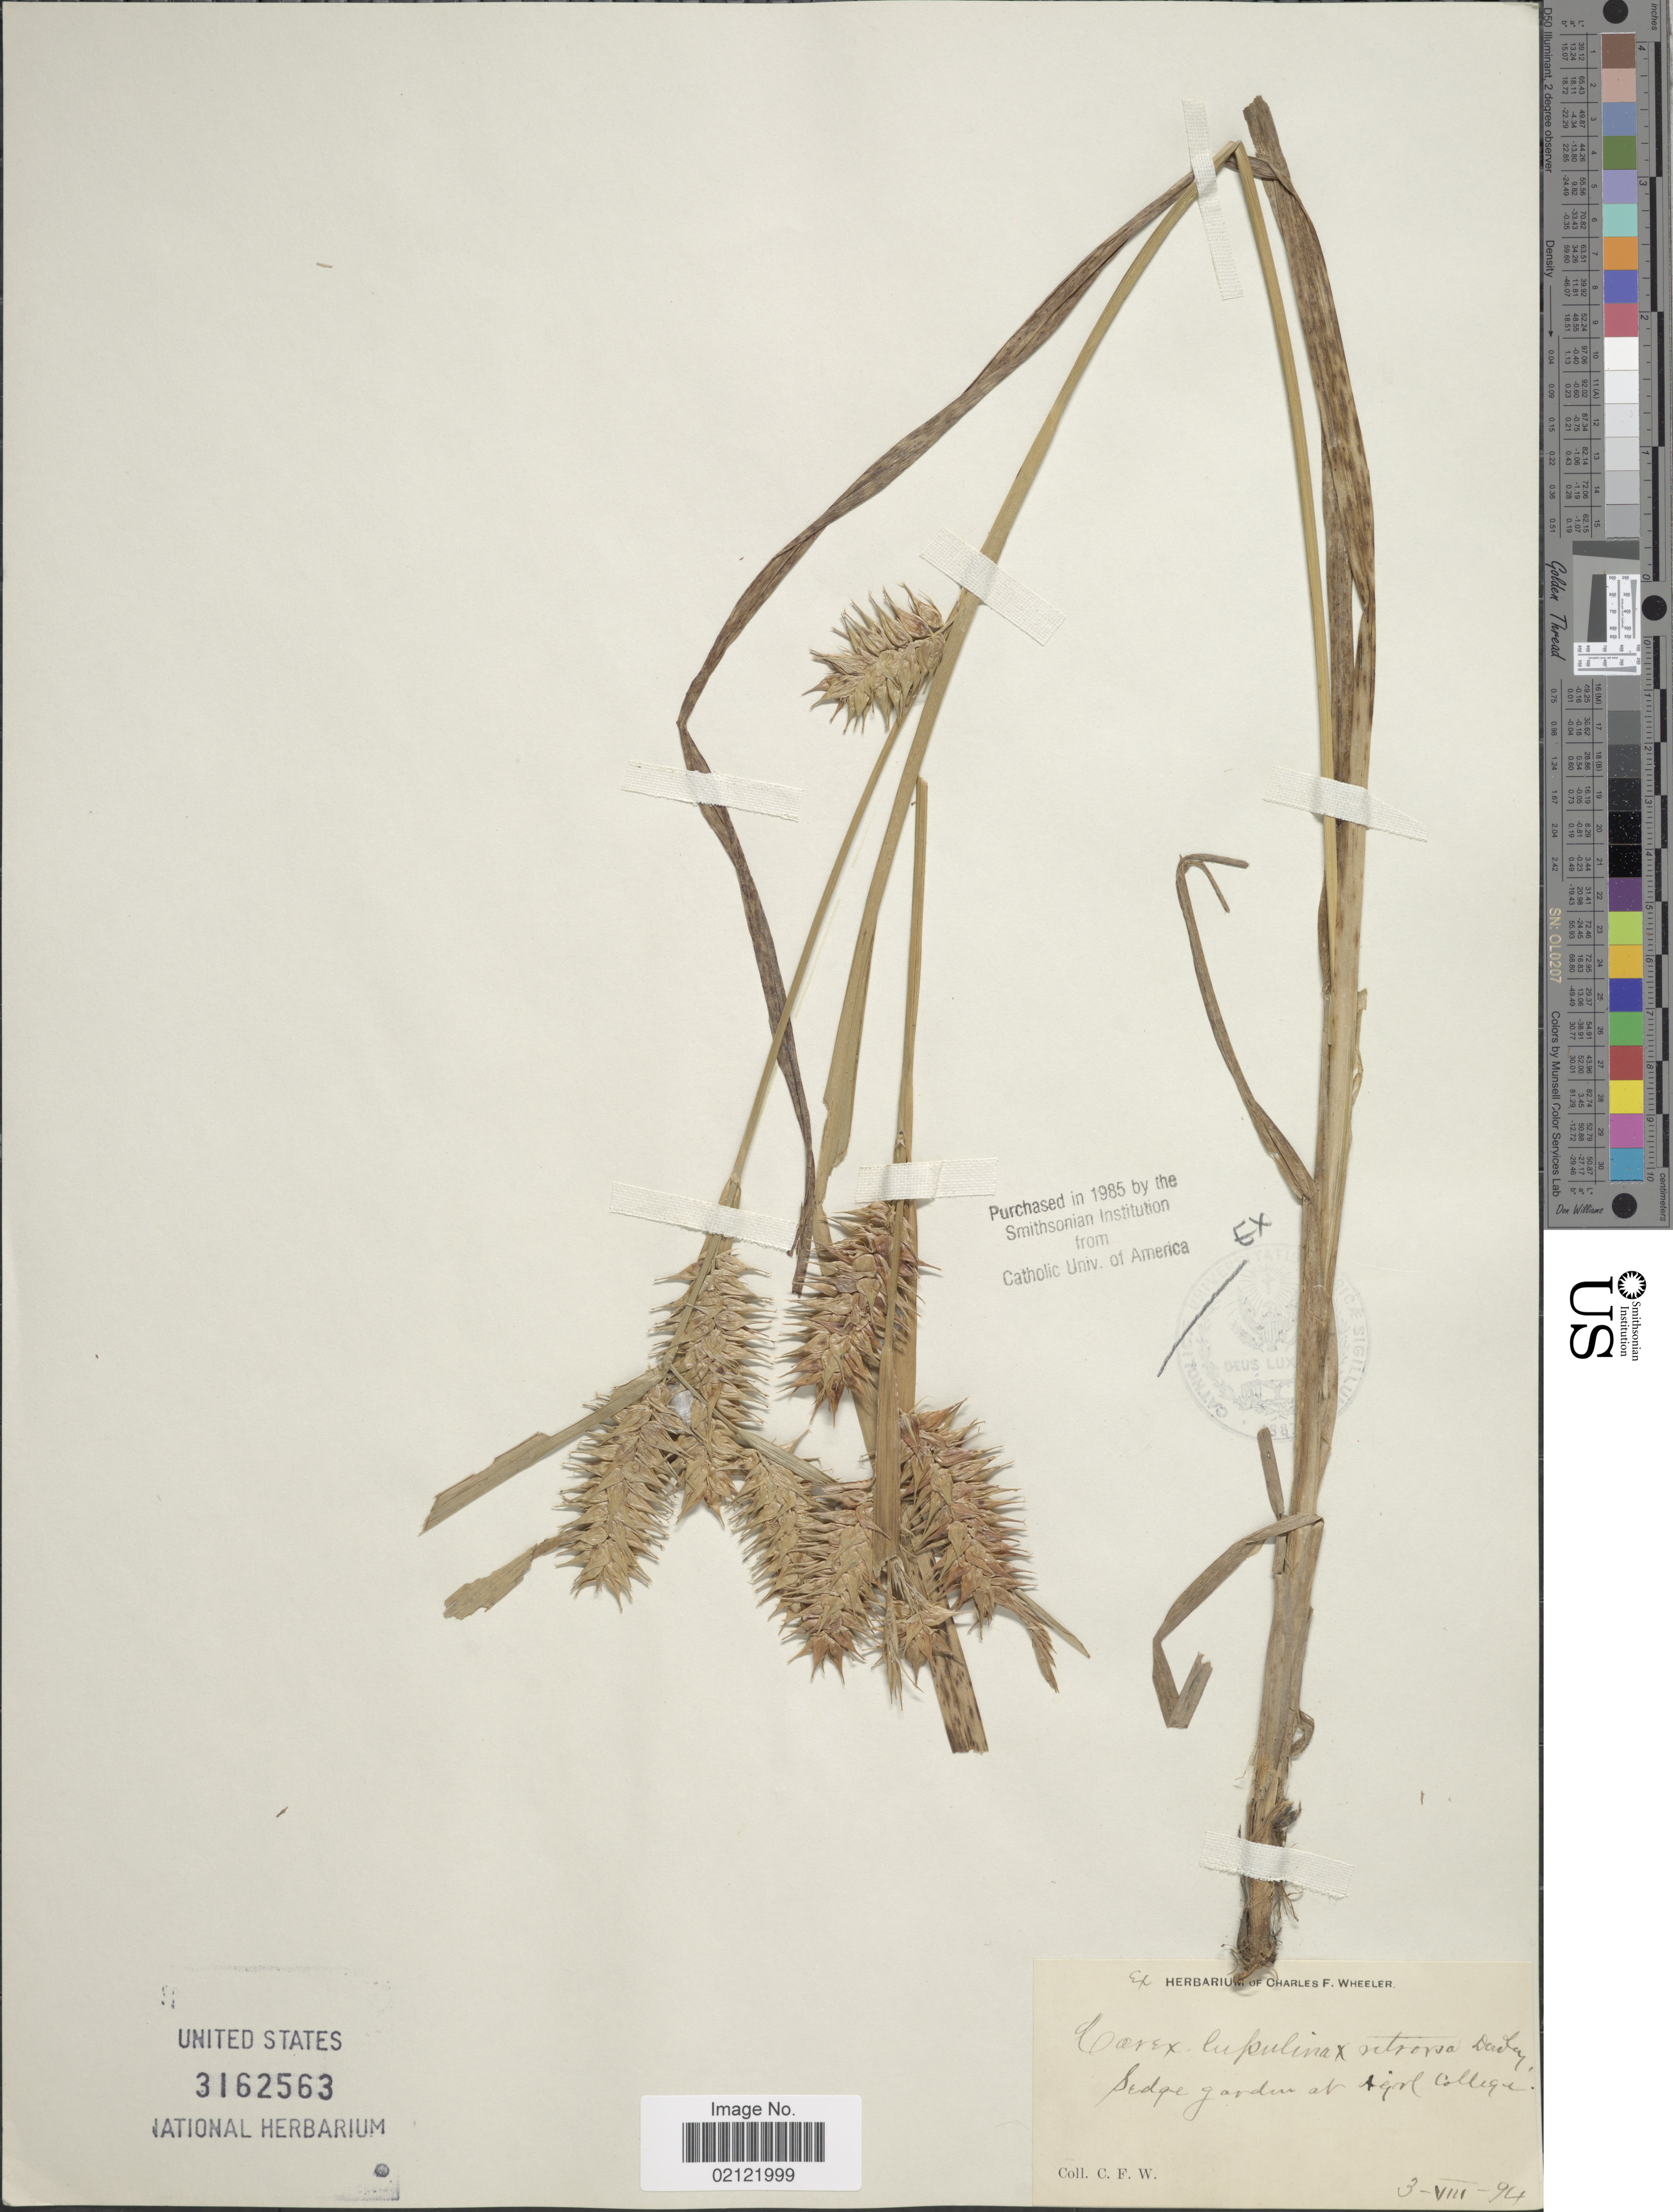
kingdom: Plantae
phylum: Tracheophyta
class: Liliopsida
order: Poales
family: Cyperaceae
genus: Carex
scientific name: Carex lupulina x C. retrorsa Schwein.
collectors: C. Wheeler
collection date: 1894-08-03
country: United States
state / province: Michigan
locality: Sedge garden at Agril. College.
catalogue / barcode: US 3162563